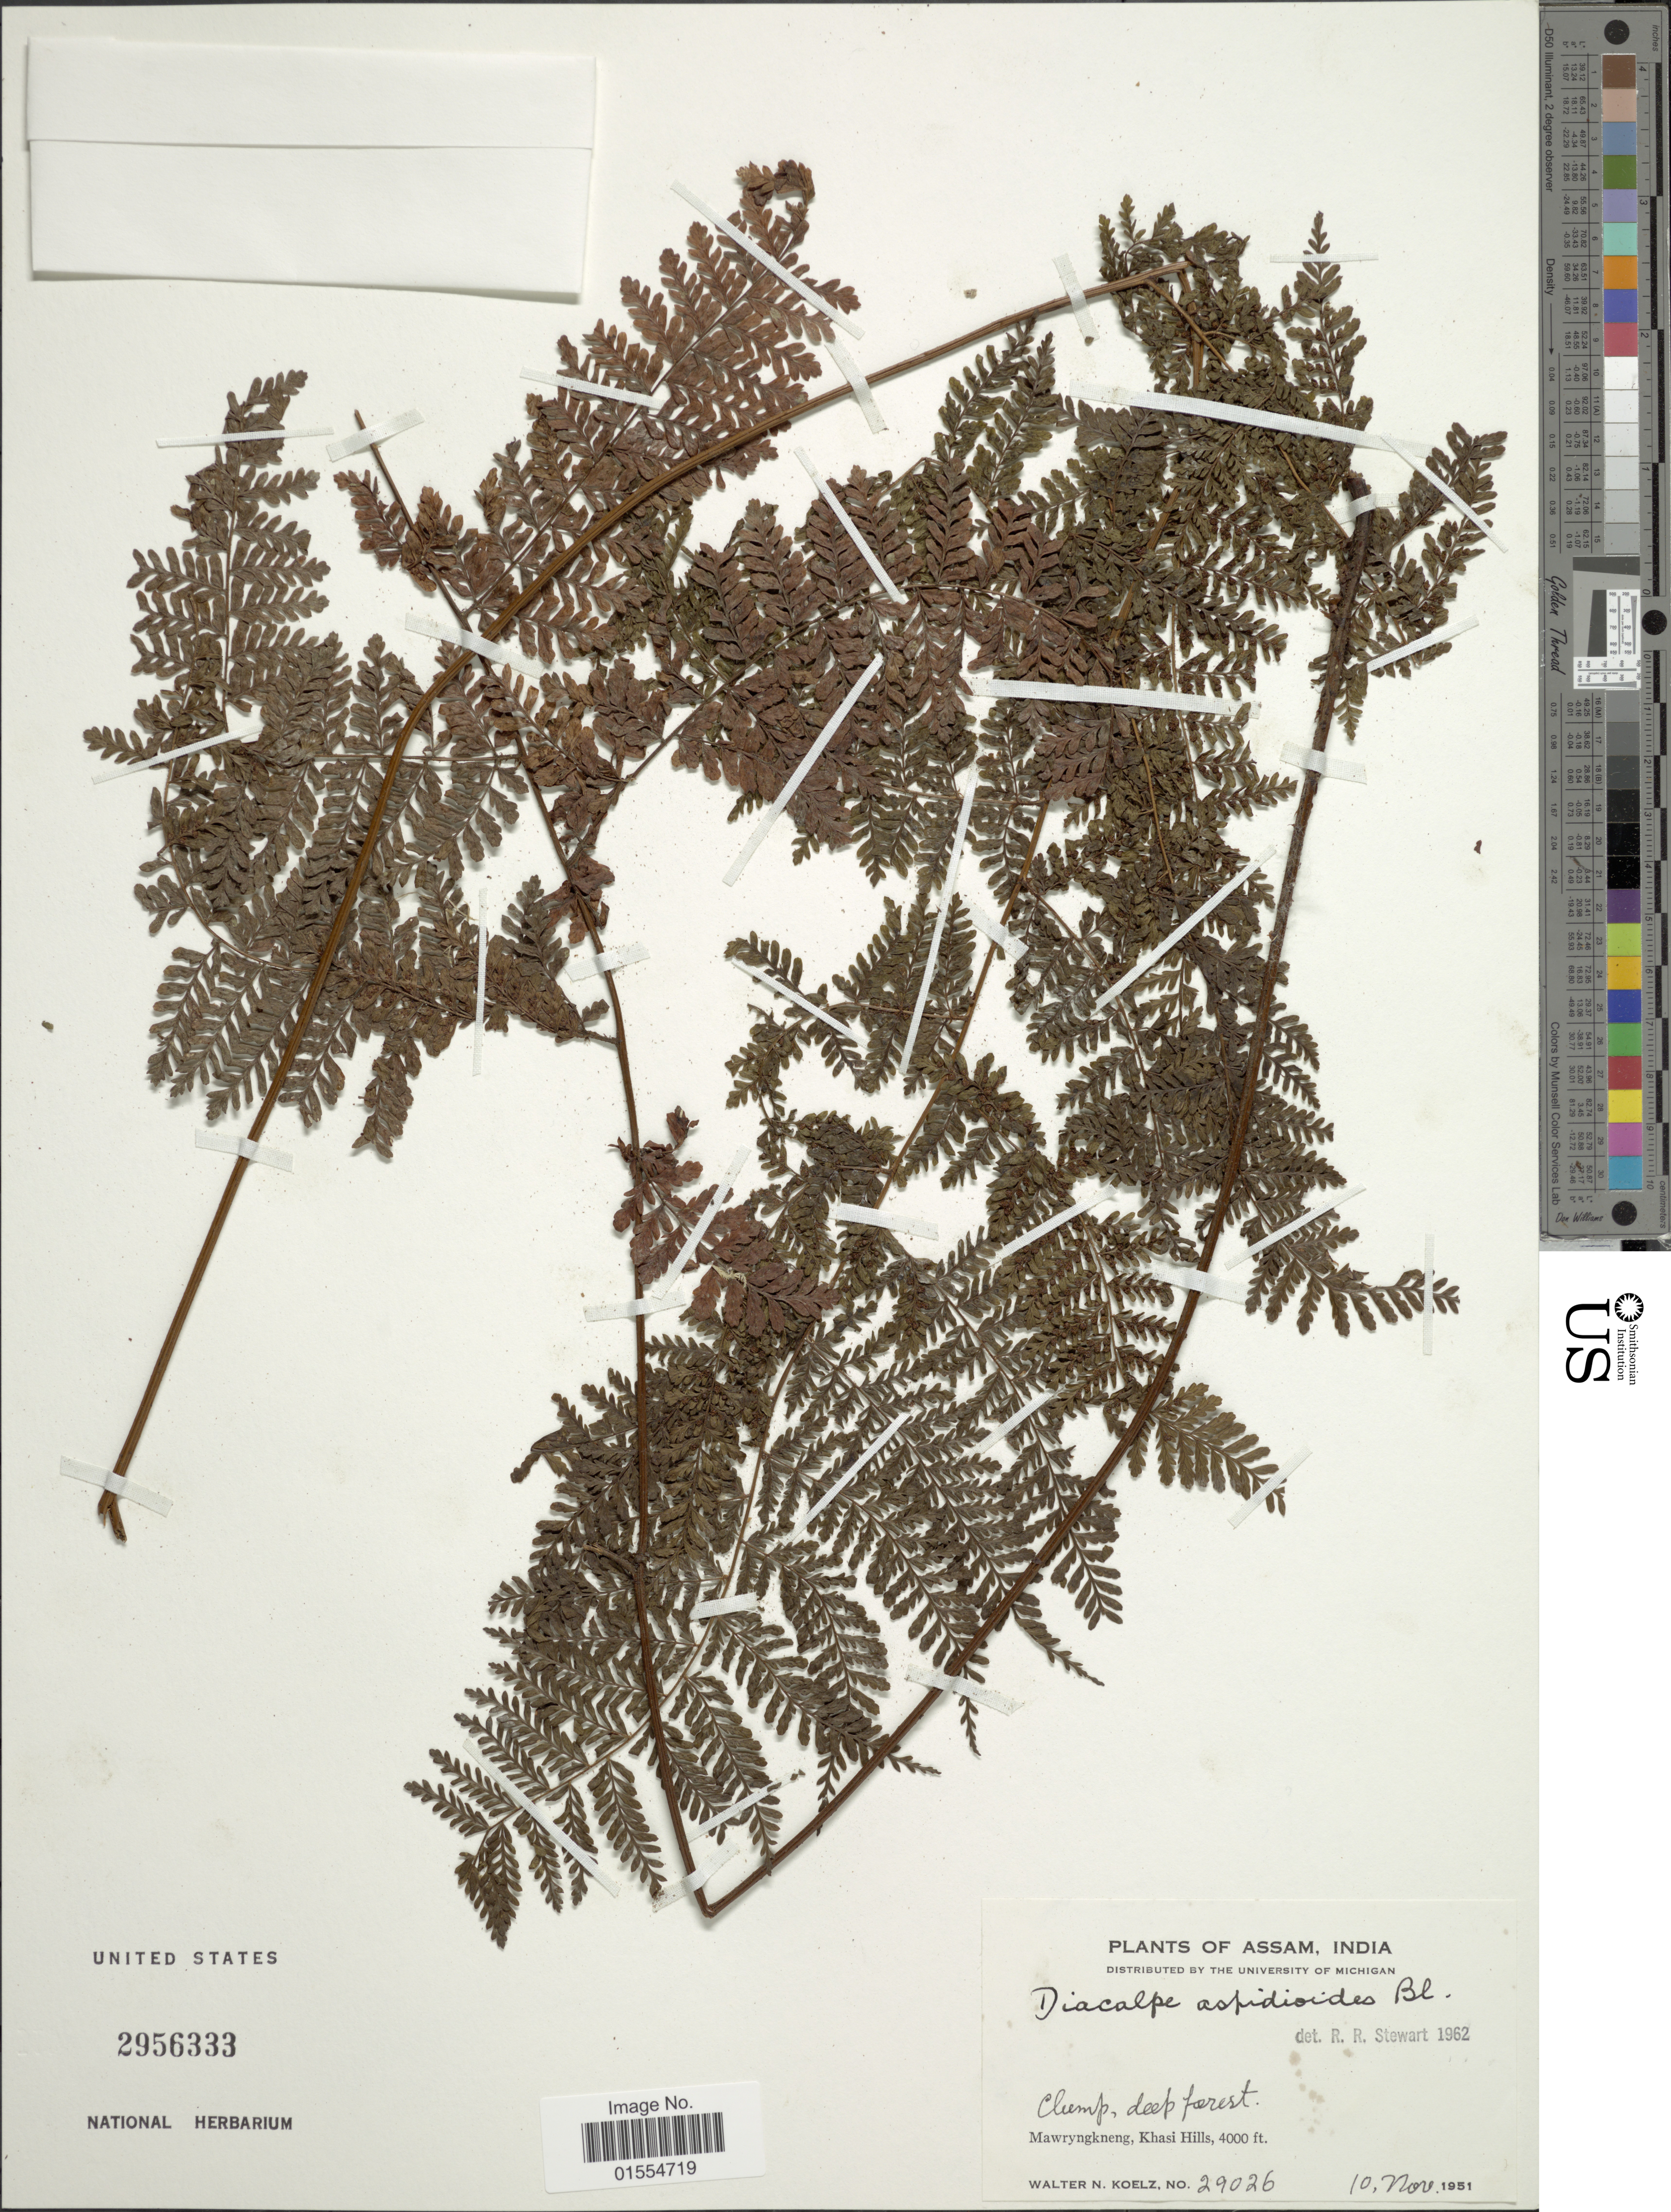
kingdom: Plantae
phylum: Tracheophyta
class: Polypodiopsida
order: Polypodiales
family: Dryopteridaceae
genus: Dryopteris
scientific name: Dryopteris pseudocaenopteris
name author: (Kunze) Li Bing Zhang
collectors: W. N. Koelz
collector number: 29026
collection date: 1951-11-10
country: India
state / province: Meghalaya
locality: Assam, India, Mawryngkneng, Khasi Hills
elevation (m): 1219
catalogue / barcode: US 2956333